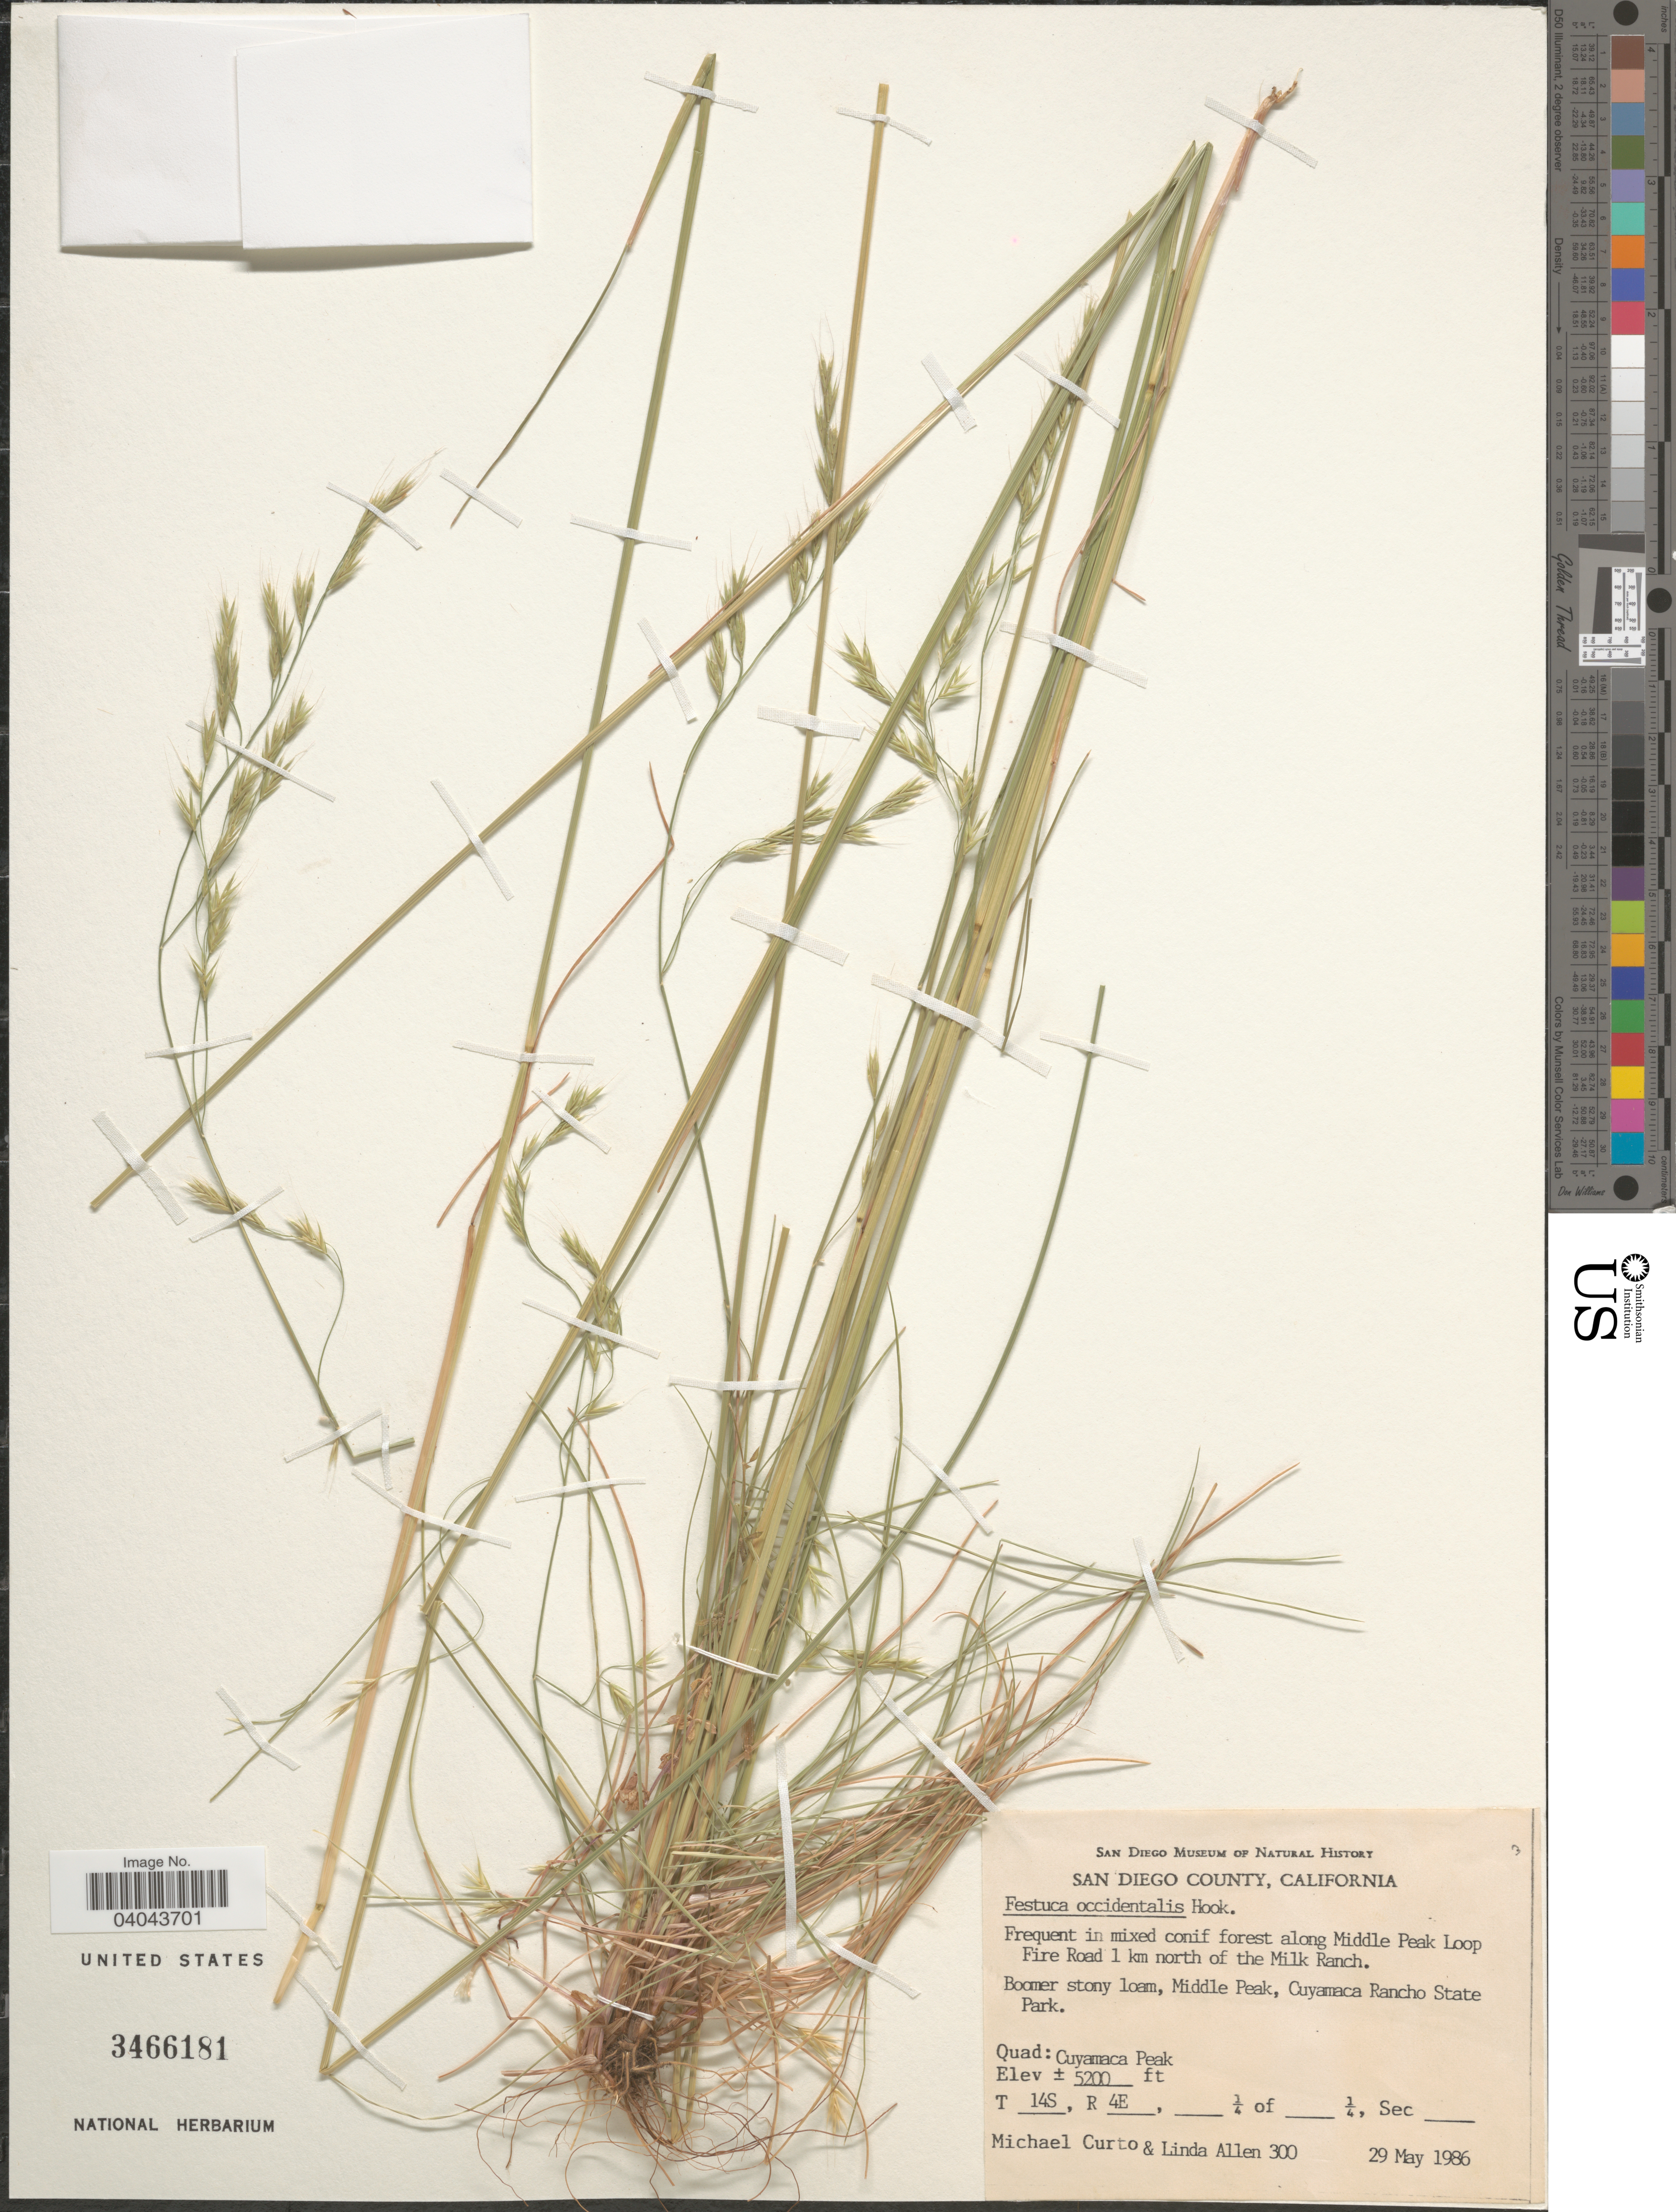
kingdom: Plantae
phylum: Tracheophyta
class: Liliopsida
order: Poales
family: Poaceae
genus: Festuca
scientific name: Festuca occidentalis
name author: Hook.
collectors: M. Curto & L. Allen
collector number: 300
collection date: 1986-05-29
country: United States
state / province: California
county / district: San Diego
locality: San Diego County. Along Middle Peak Loop Fire Road 1 km north of the Milk Ranch. Middle Peak, Cuyamaca Rancho State Park. Quad: Cuyamaca Peak. T 14S, R 4E.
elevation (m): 1585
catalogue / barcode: US 3466181